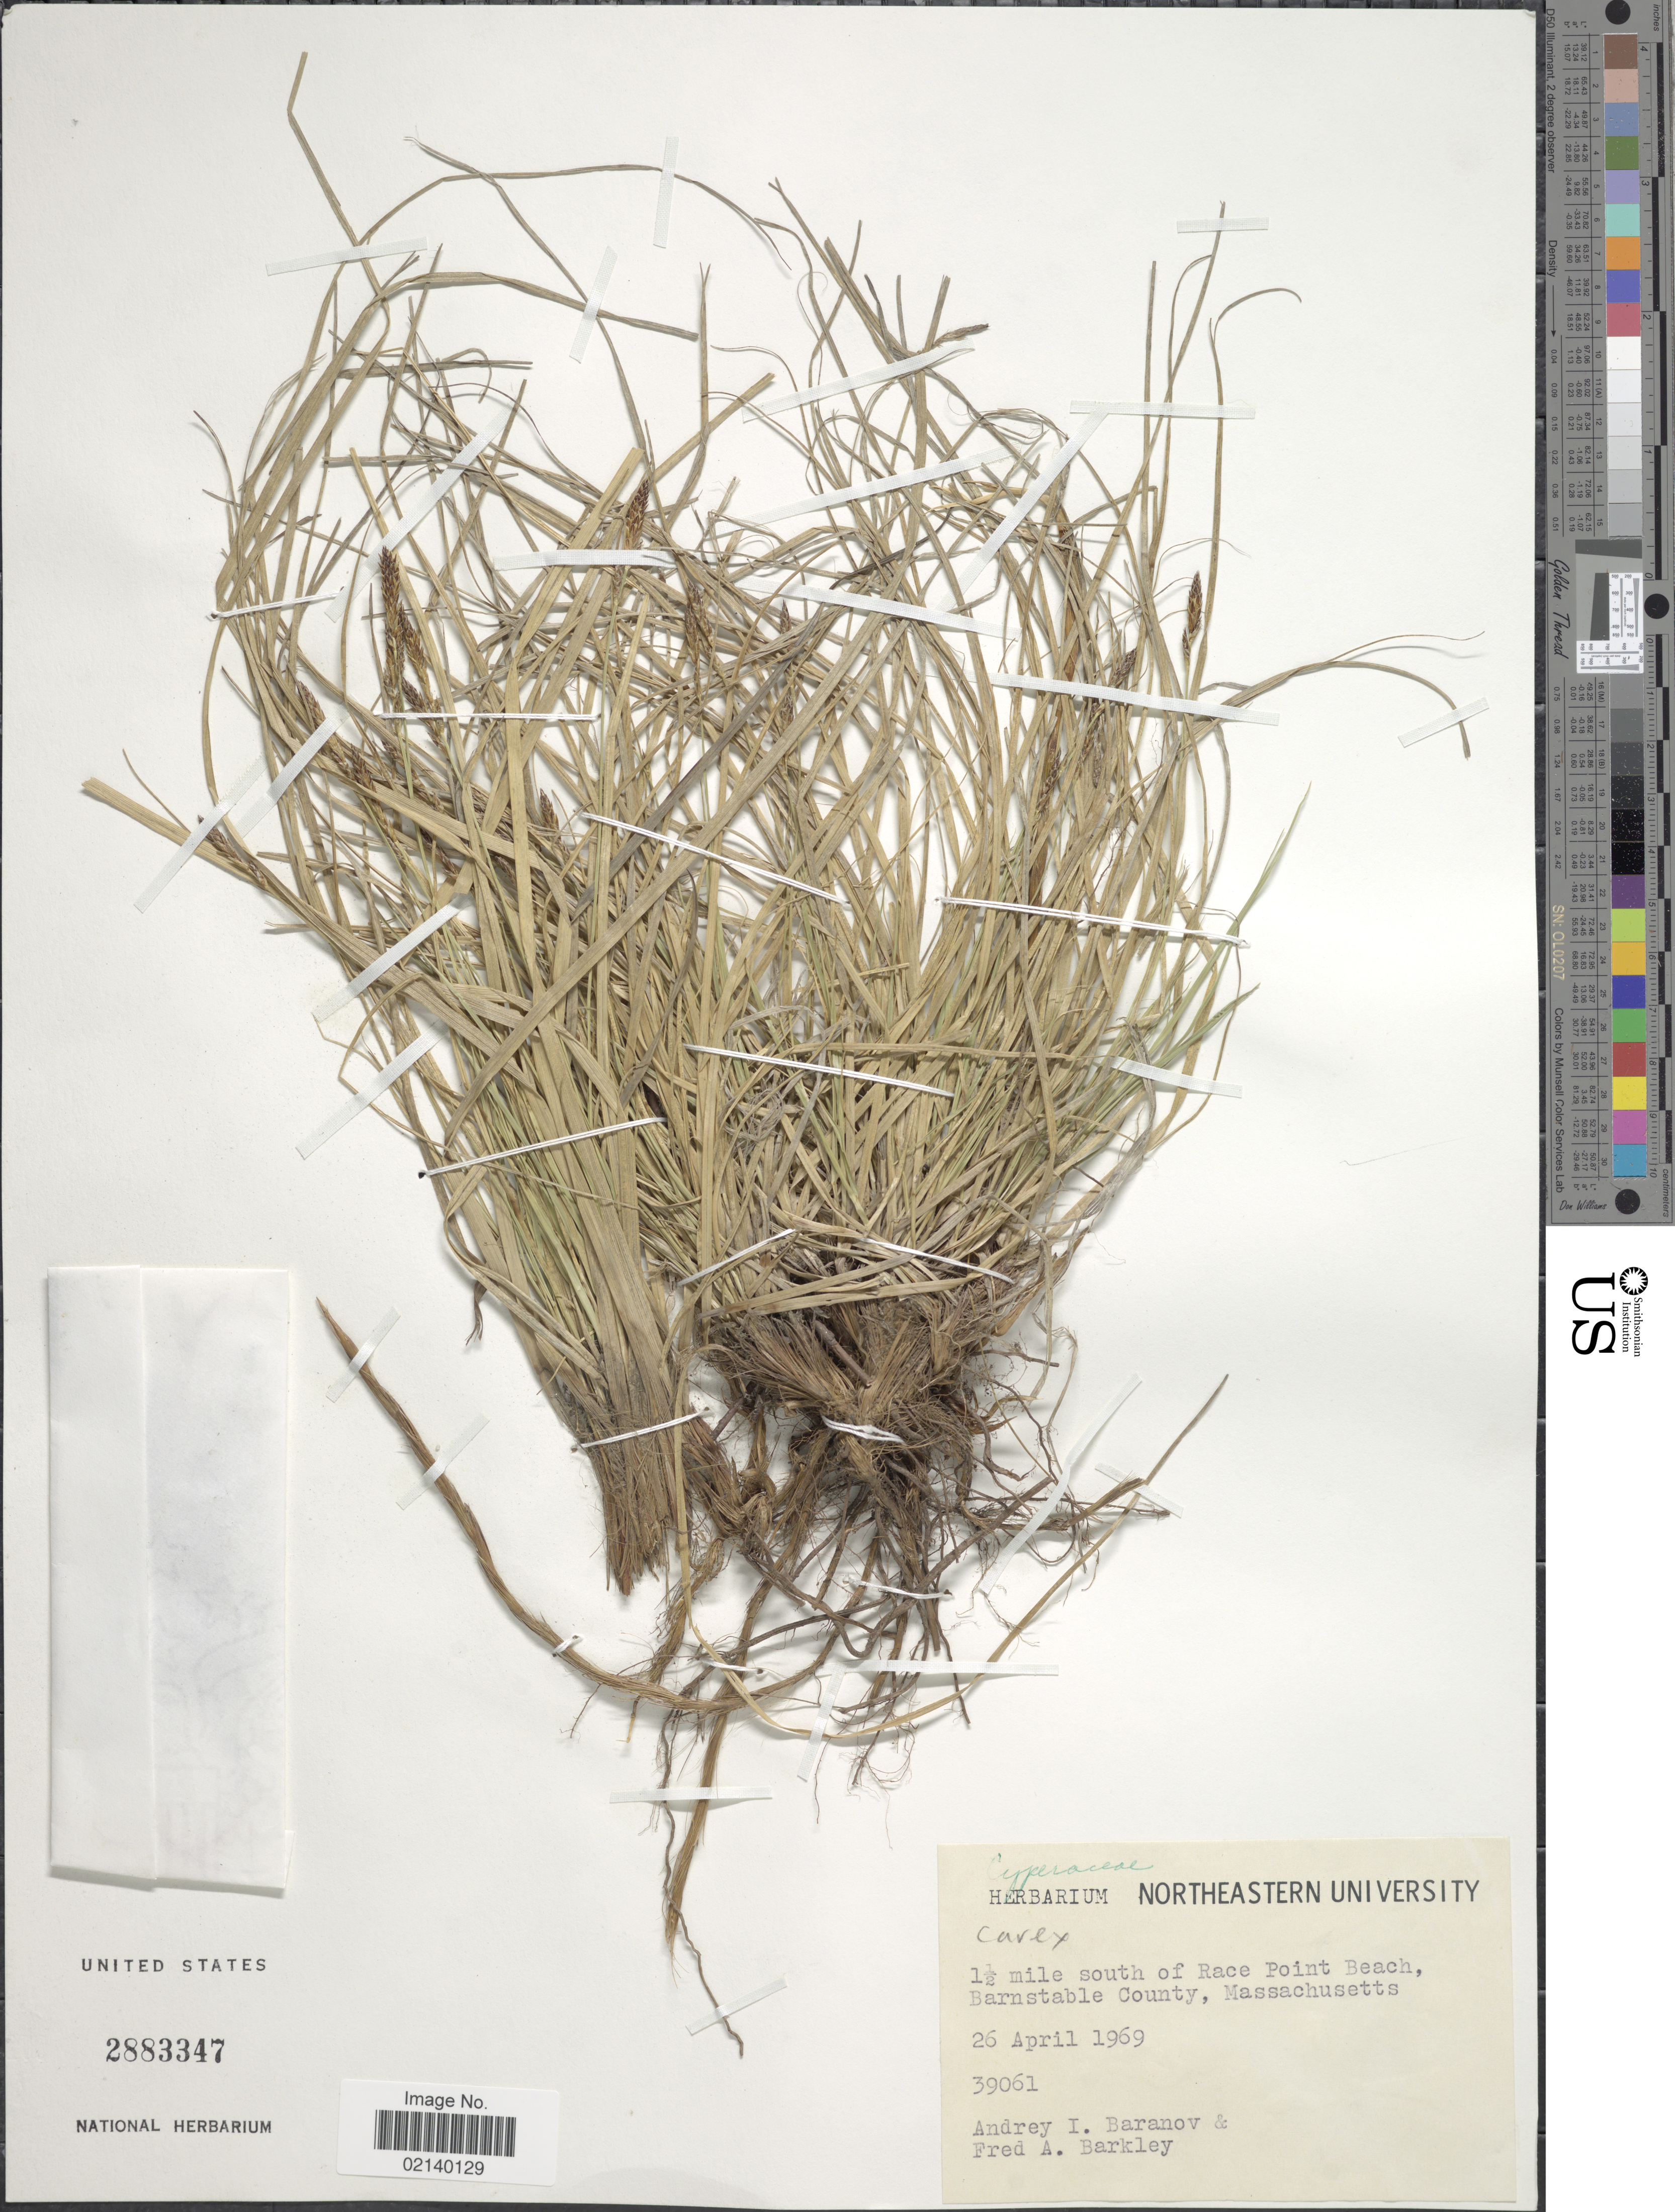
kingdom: Plantae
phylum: Tracheophyta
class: Liliopsida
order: Poales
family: Cyperaceae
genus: Carex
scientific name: Carex sp.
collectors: A. Baranov & F. A. Barkley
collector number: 39061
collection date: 1969-04-26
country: United States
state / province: Massachusetts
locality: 11/2 mile south of Race Point Beach, Barnstable County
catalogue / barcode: US 2883347